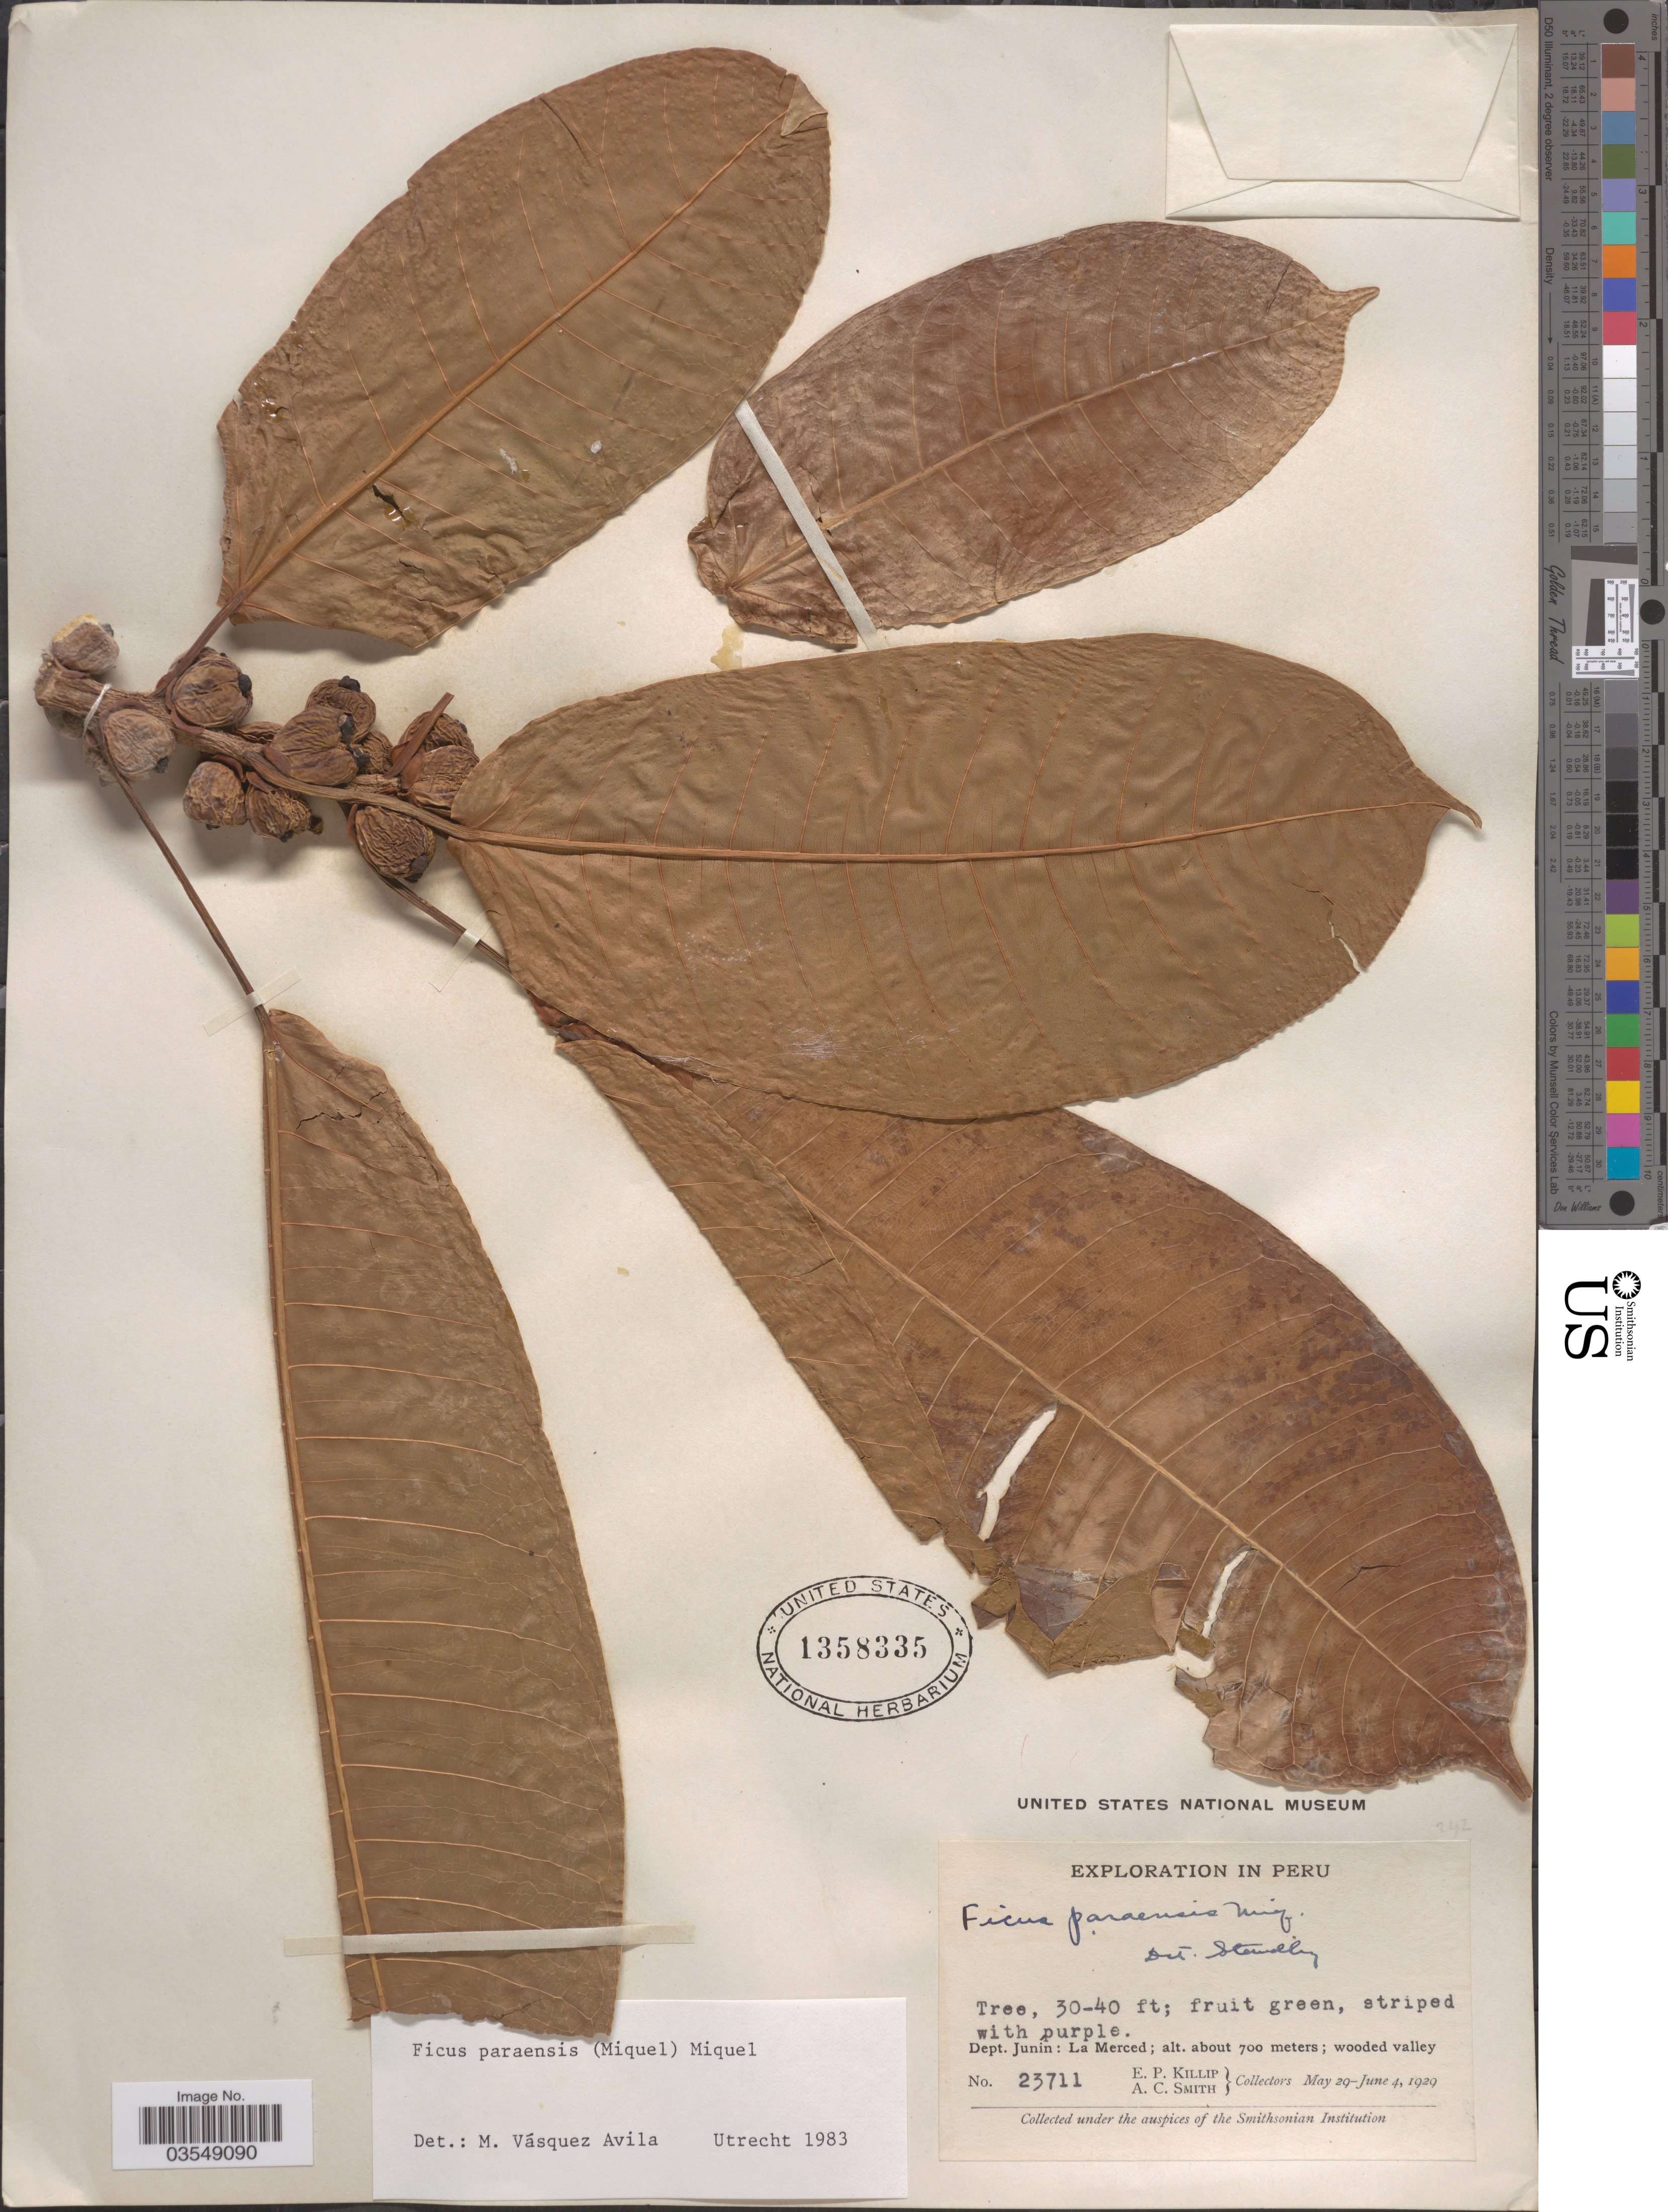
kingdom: Plantae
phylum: Tracheophyta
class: Magnoliopsida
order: Rosales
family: Moraceae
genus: Ficus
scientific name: Ficus paraensis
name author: (Miq.) Miq.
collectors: E. P. Killip & A. C. Smith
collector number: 23711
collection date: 1929-05-29/1929-06-04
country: Peru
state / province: Junín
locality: Dept. Junín: La Merced.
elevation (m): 700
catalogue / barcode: US 1358335